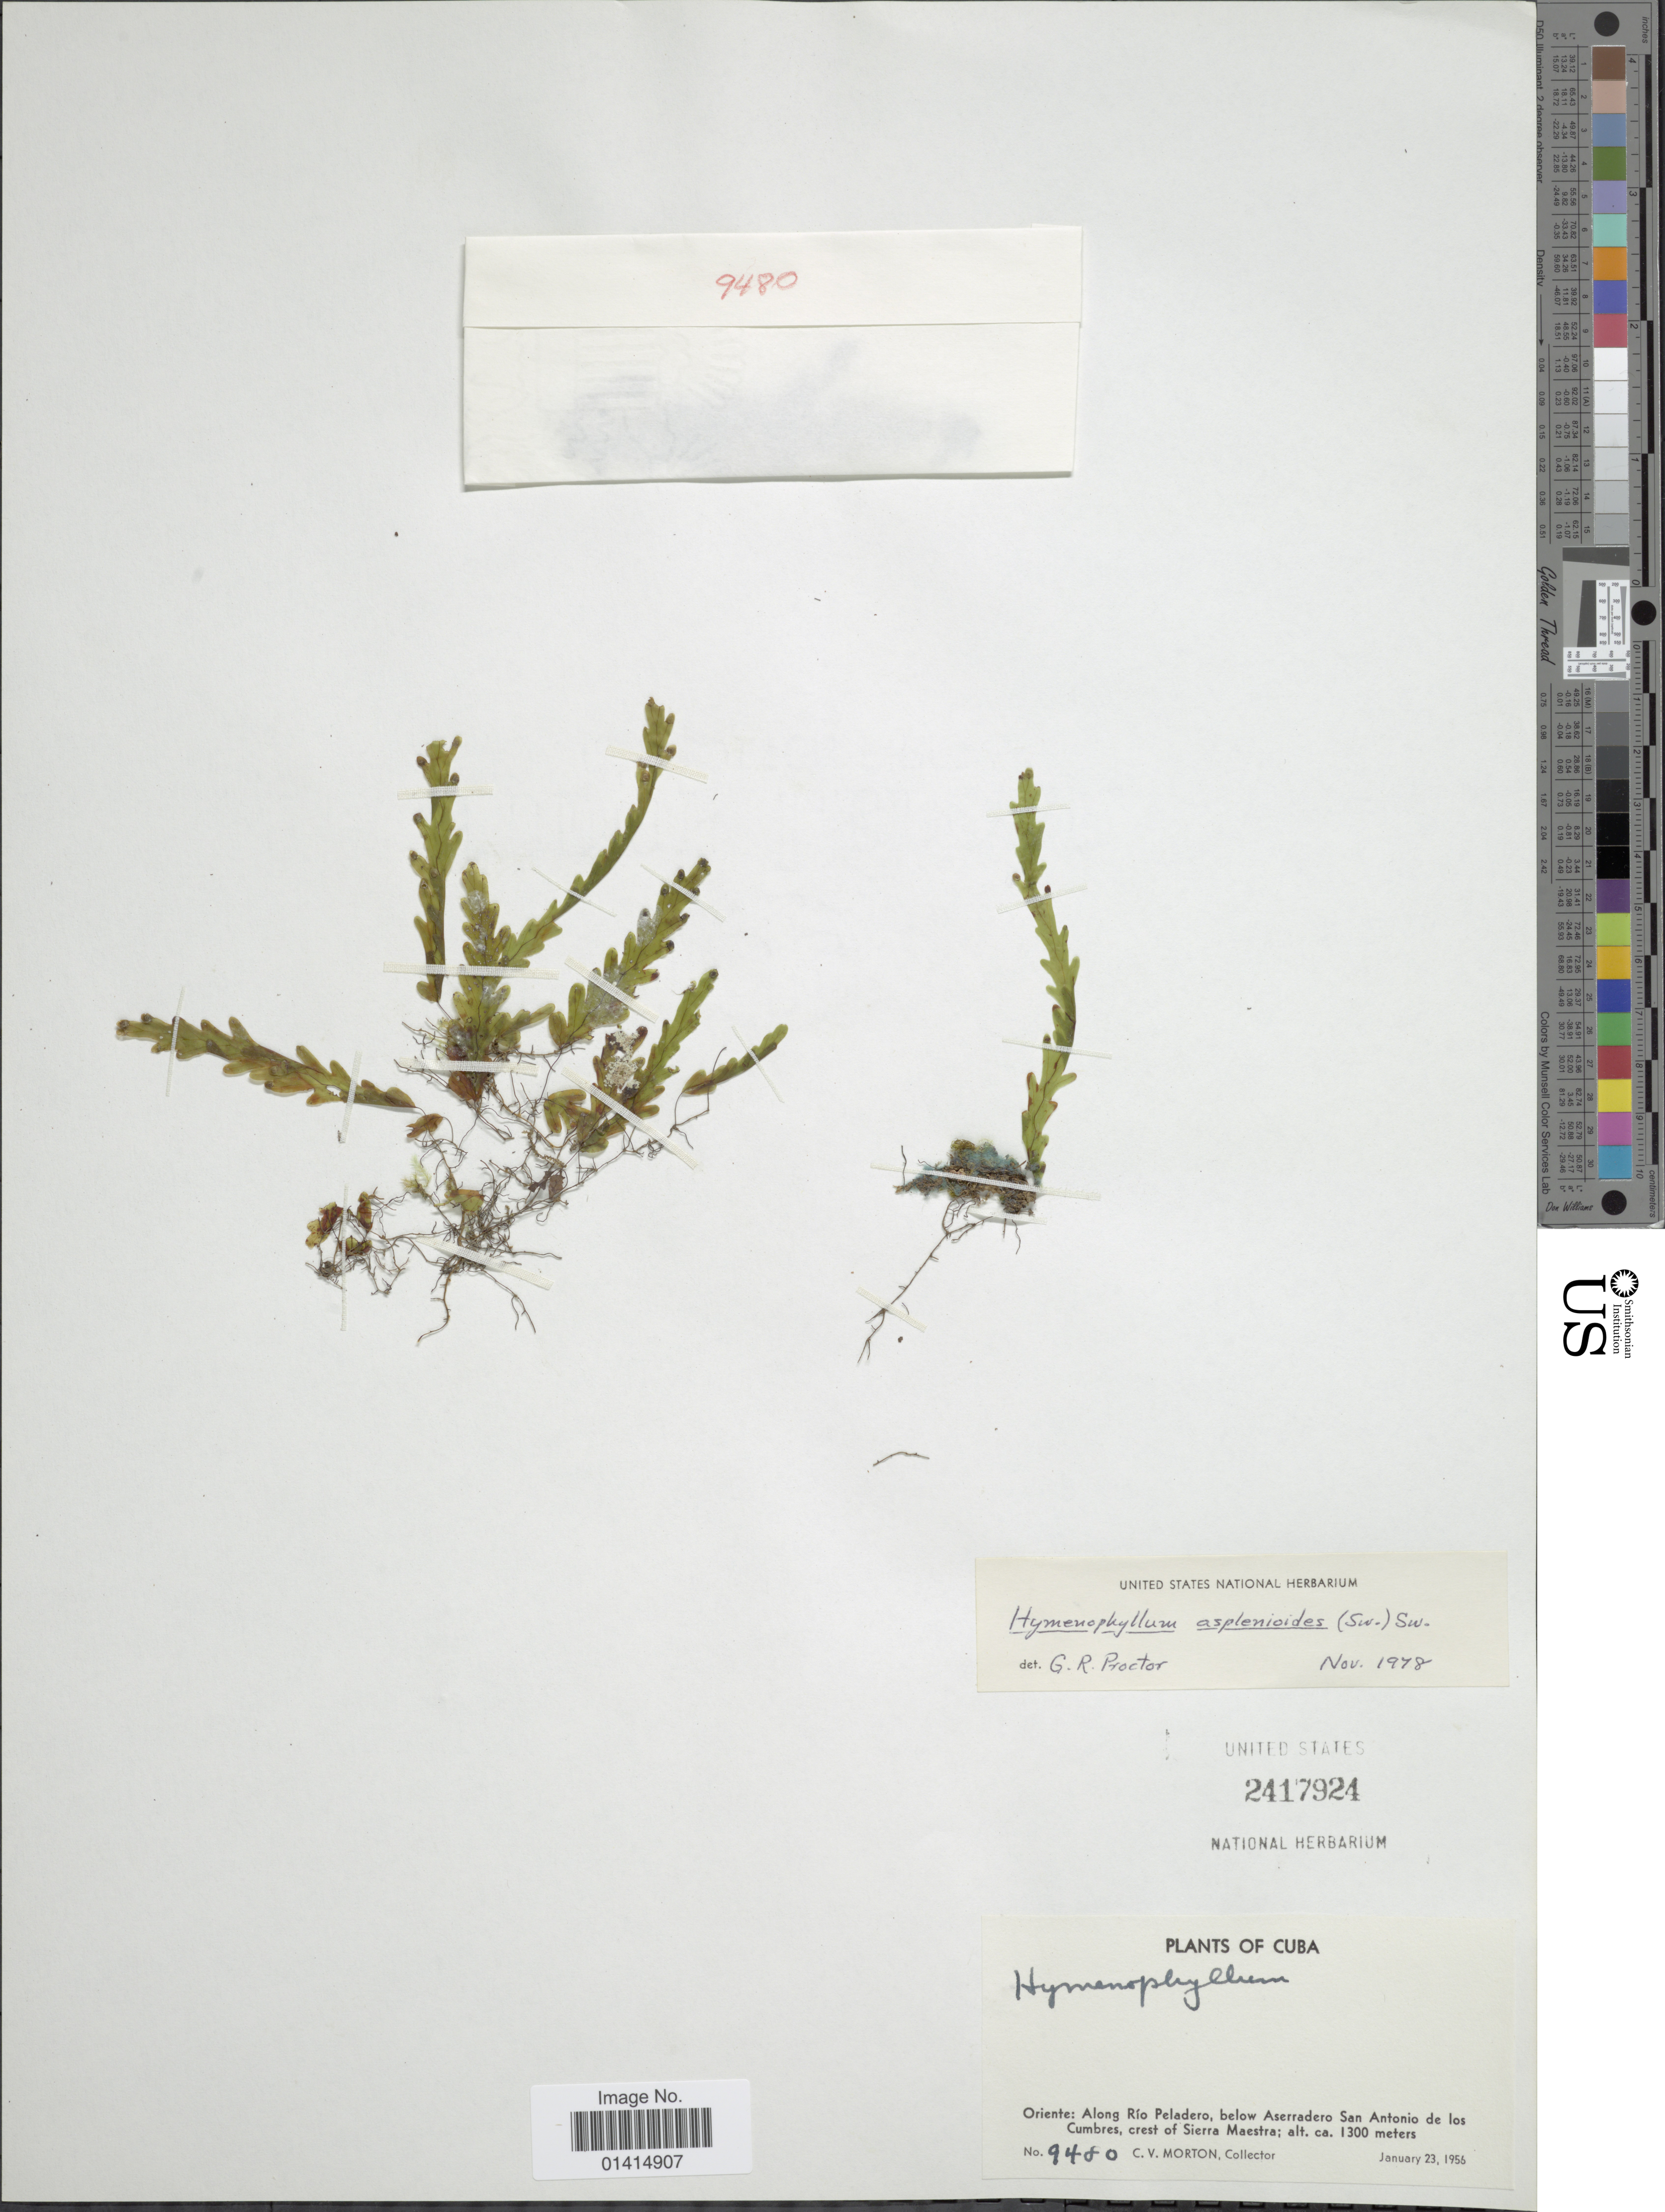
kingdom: Plantae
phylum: Tracheophyta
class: Polypodiopsida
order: Hymenophyllales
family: Hymenophyllaceae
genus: Hymenophyllum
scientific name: Hymenophyllum asplenioides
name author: (Sw.) Sw.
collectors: C. V. Morton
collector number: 9480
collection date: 1956-01-23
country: Cuba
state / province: Oriente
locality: Along Río Peladero, below Aserradero San Antonio de los Cumbres, crest Sierra Maestra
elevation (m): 1300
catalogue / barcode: US 2417924